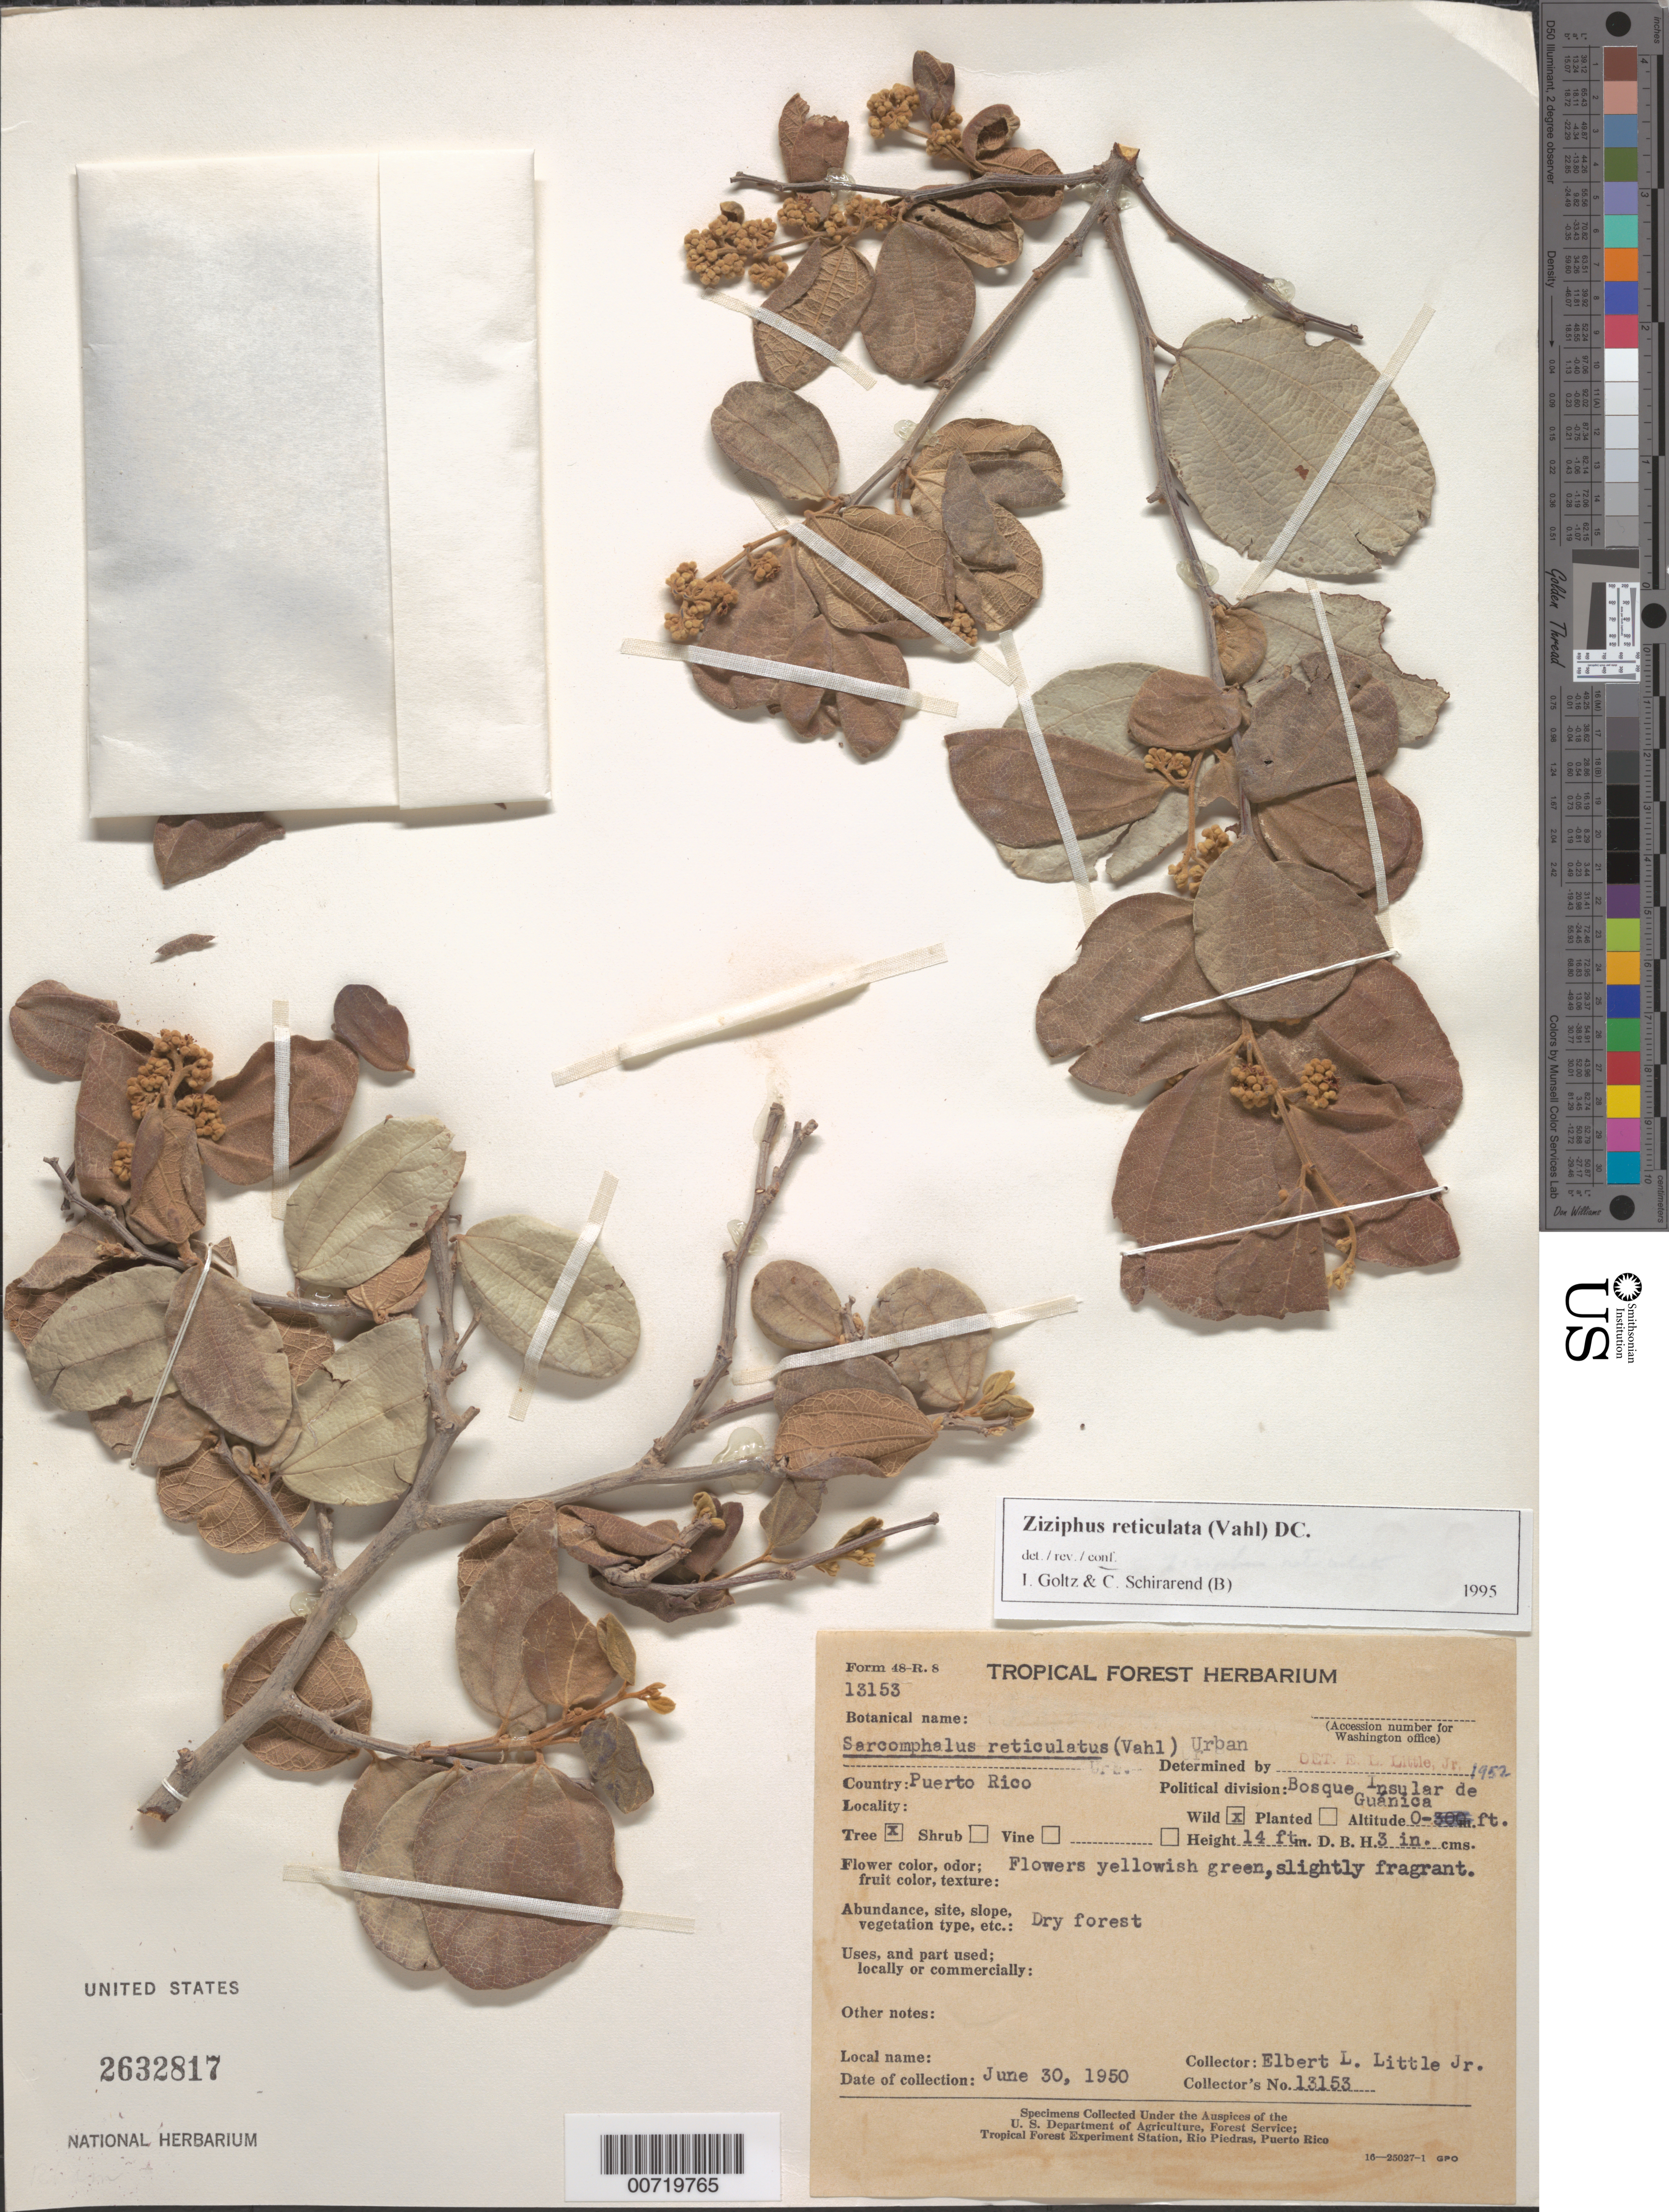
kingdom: Plantae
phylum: Tracheophyta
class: Magnoliopsida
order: Rosales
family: Rhamnaceae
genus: Sarcomphalus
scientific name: Sarcomphalus reticulatus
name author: (Vahl) Urb.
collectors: E. L. Little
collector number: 13153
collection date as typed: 30 Jun 1950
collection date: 1950-06-30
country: Puerto Rico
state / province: Guánica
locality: Bosque Insular de Guanica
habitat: Dry forest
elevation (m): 0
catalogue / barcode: US 2632817